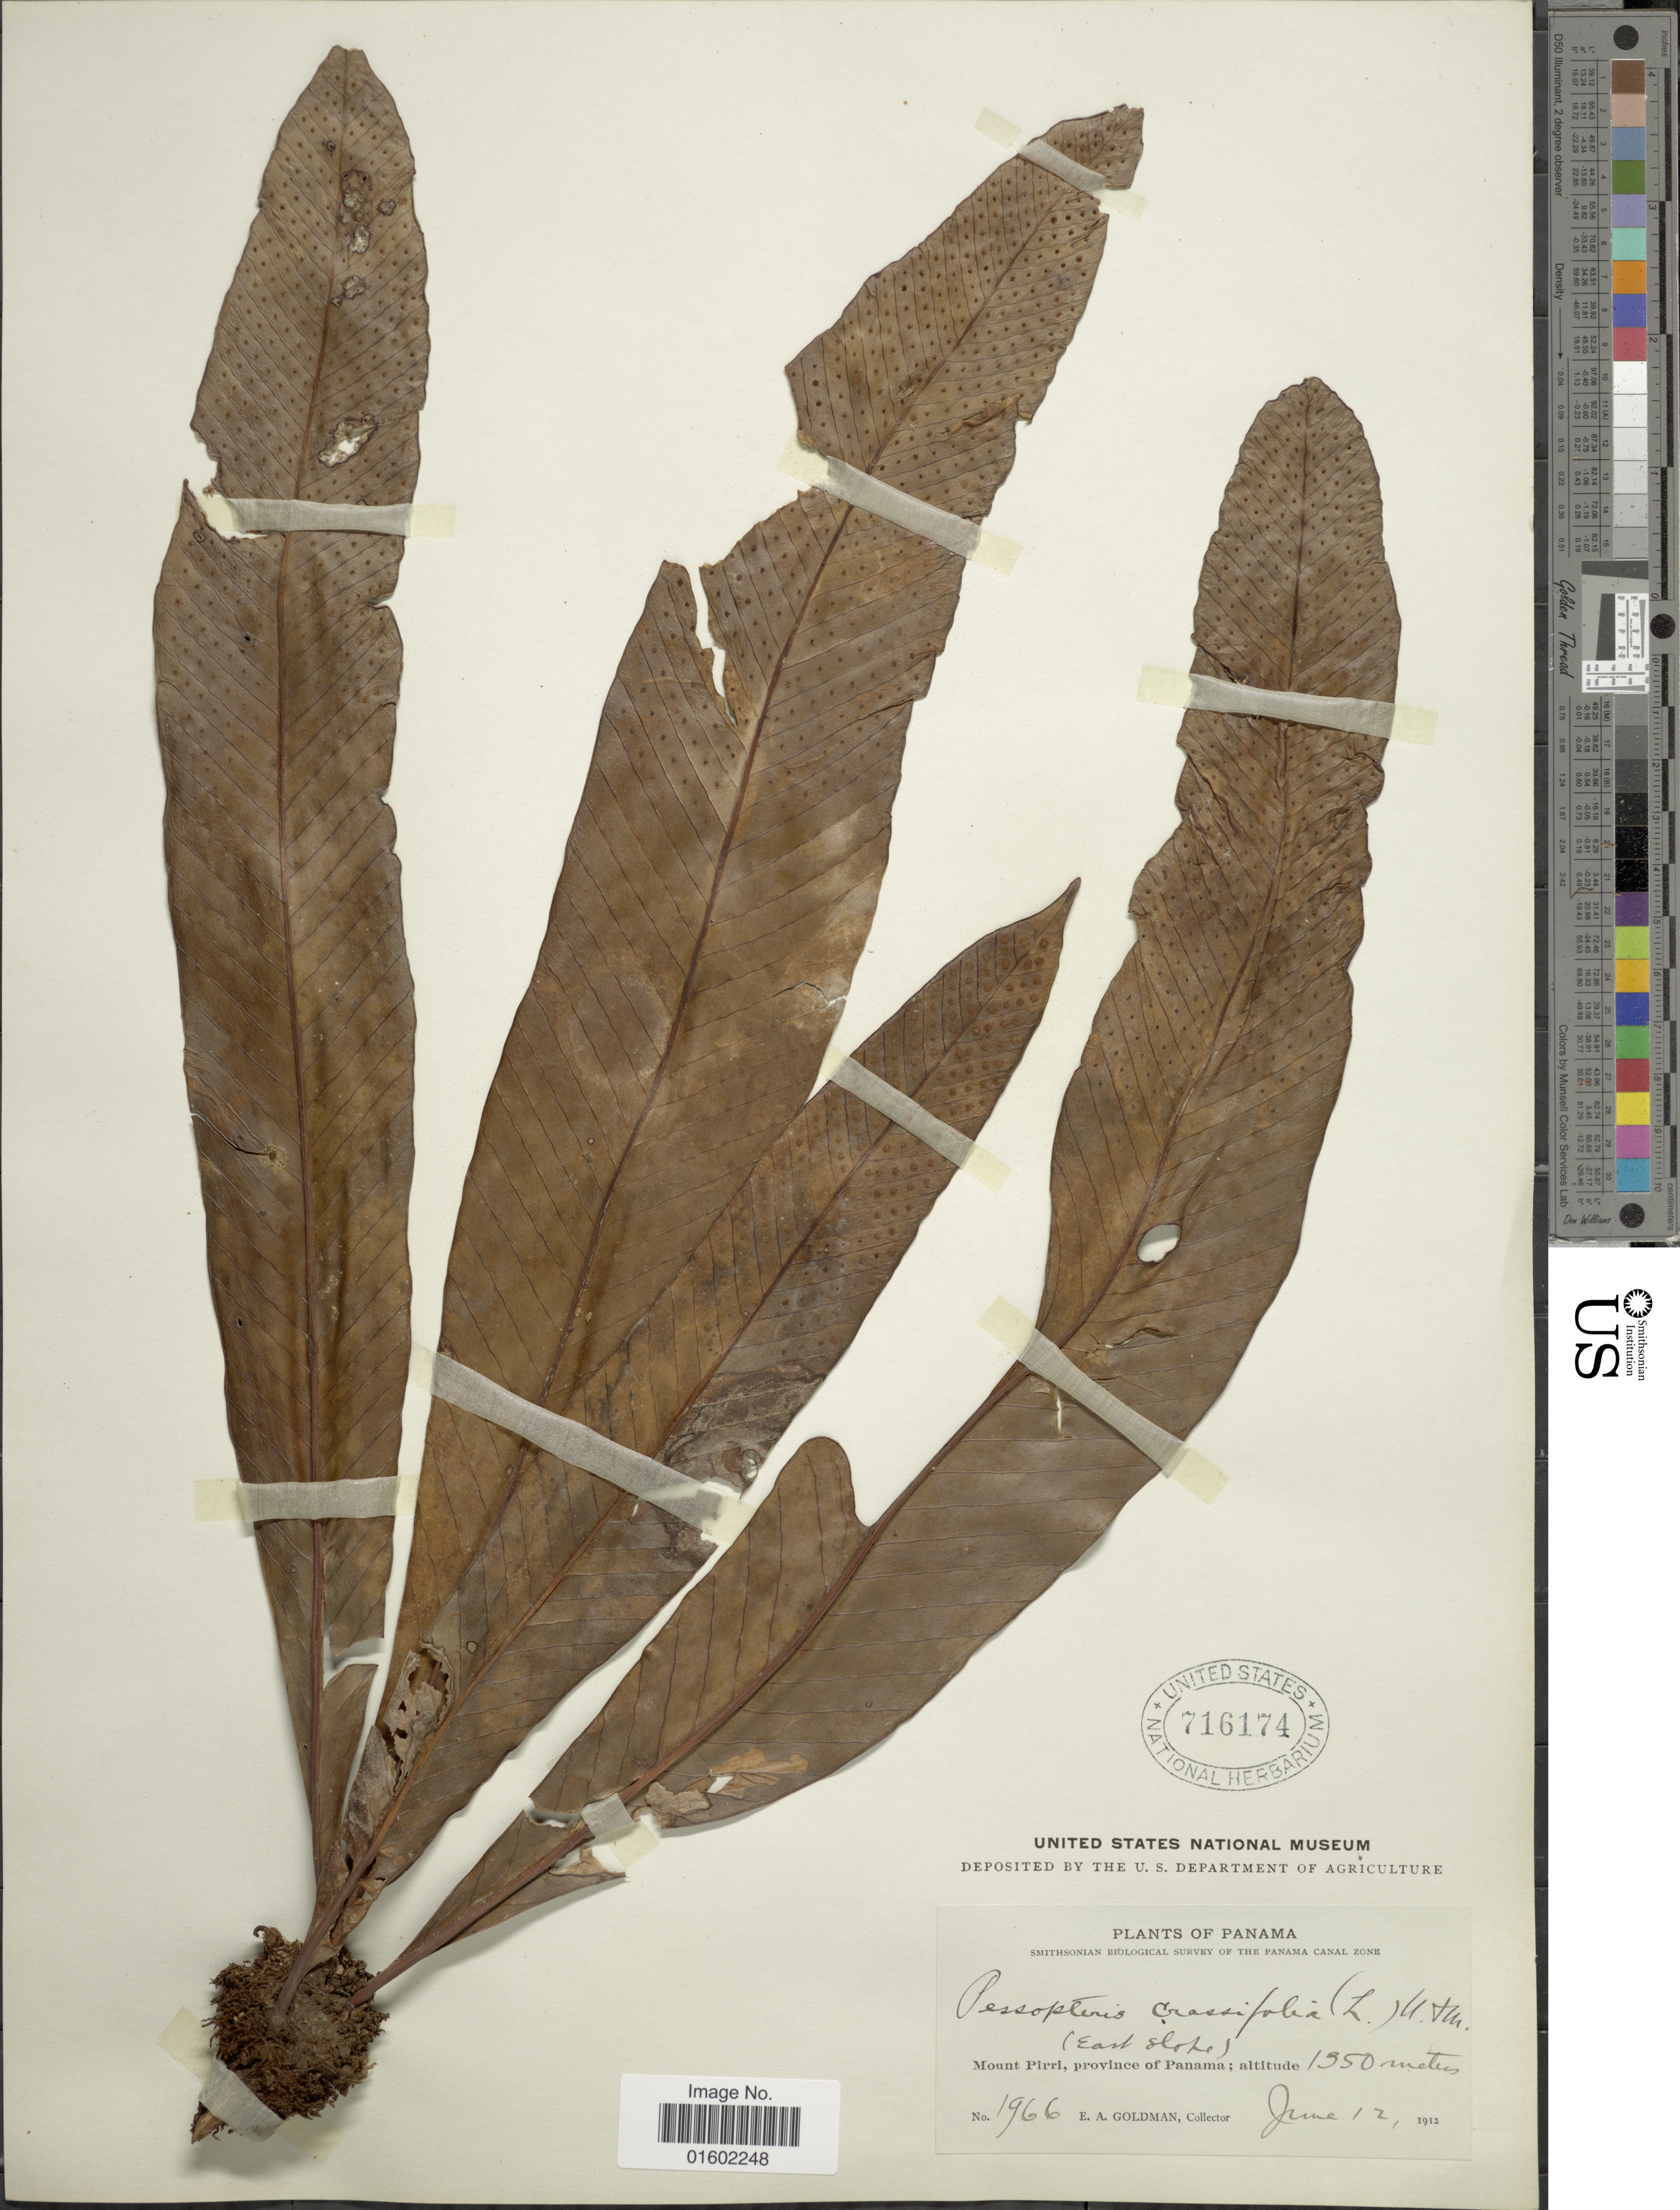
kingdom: Plantae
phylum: Tracheophyta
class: Polypodiopsida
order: Polypodiales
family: Polypodiaceae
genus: Niphidium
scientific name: Niphidium crassifolium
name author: (L.) Lellinger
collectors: E. A. Goldman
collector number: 1966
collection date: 1912-06-12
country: Panama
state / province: Panamá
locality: Mount Pirri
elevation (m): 1350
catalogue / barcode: US 716174